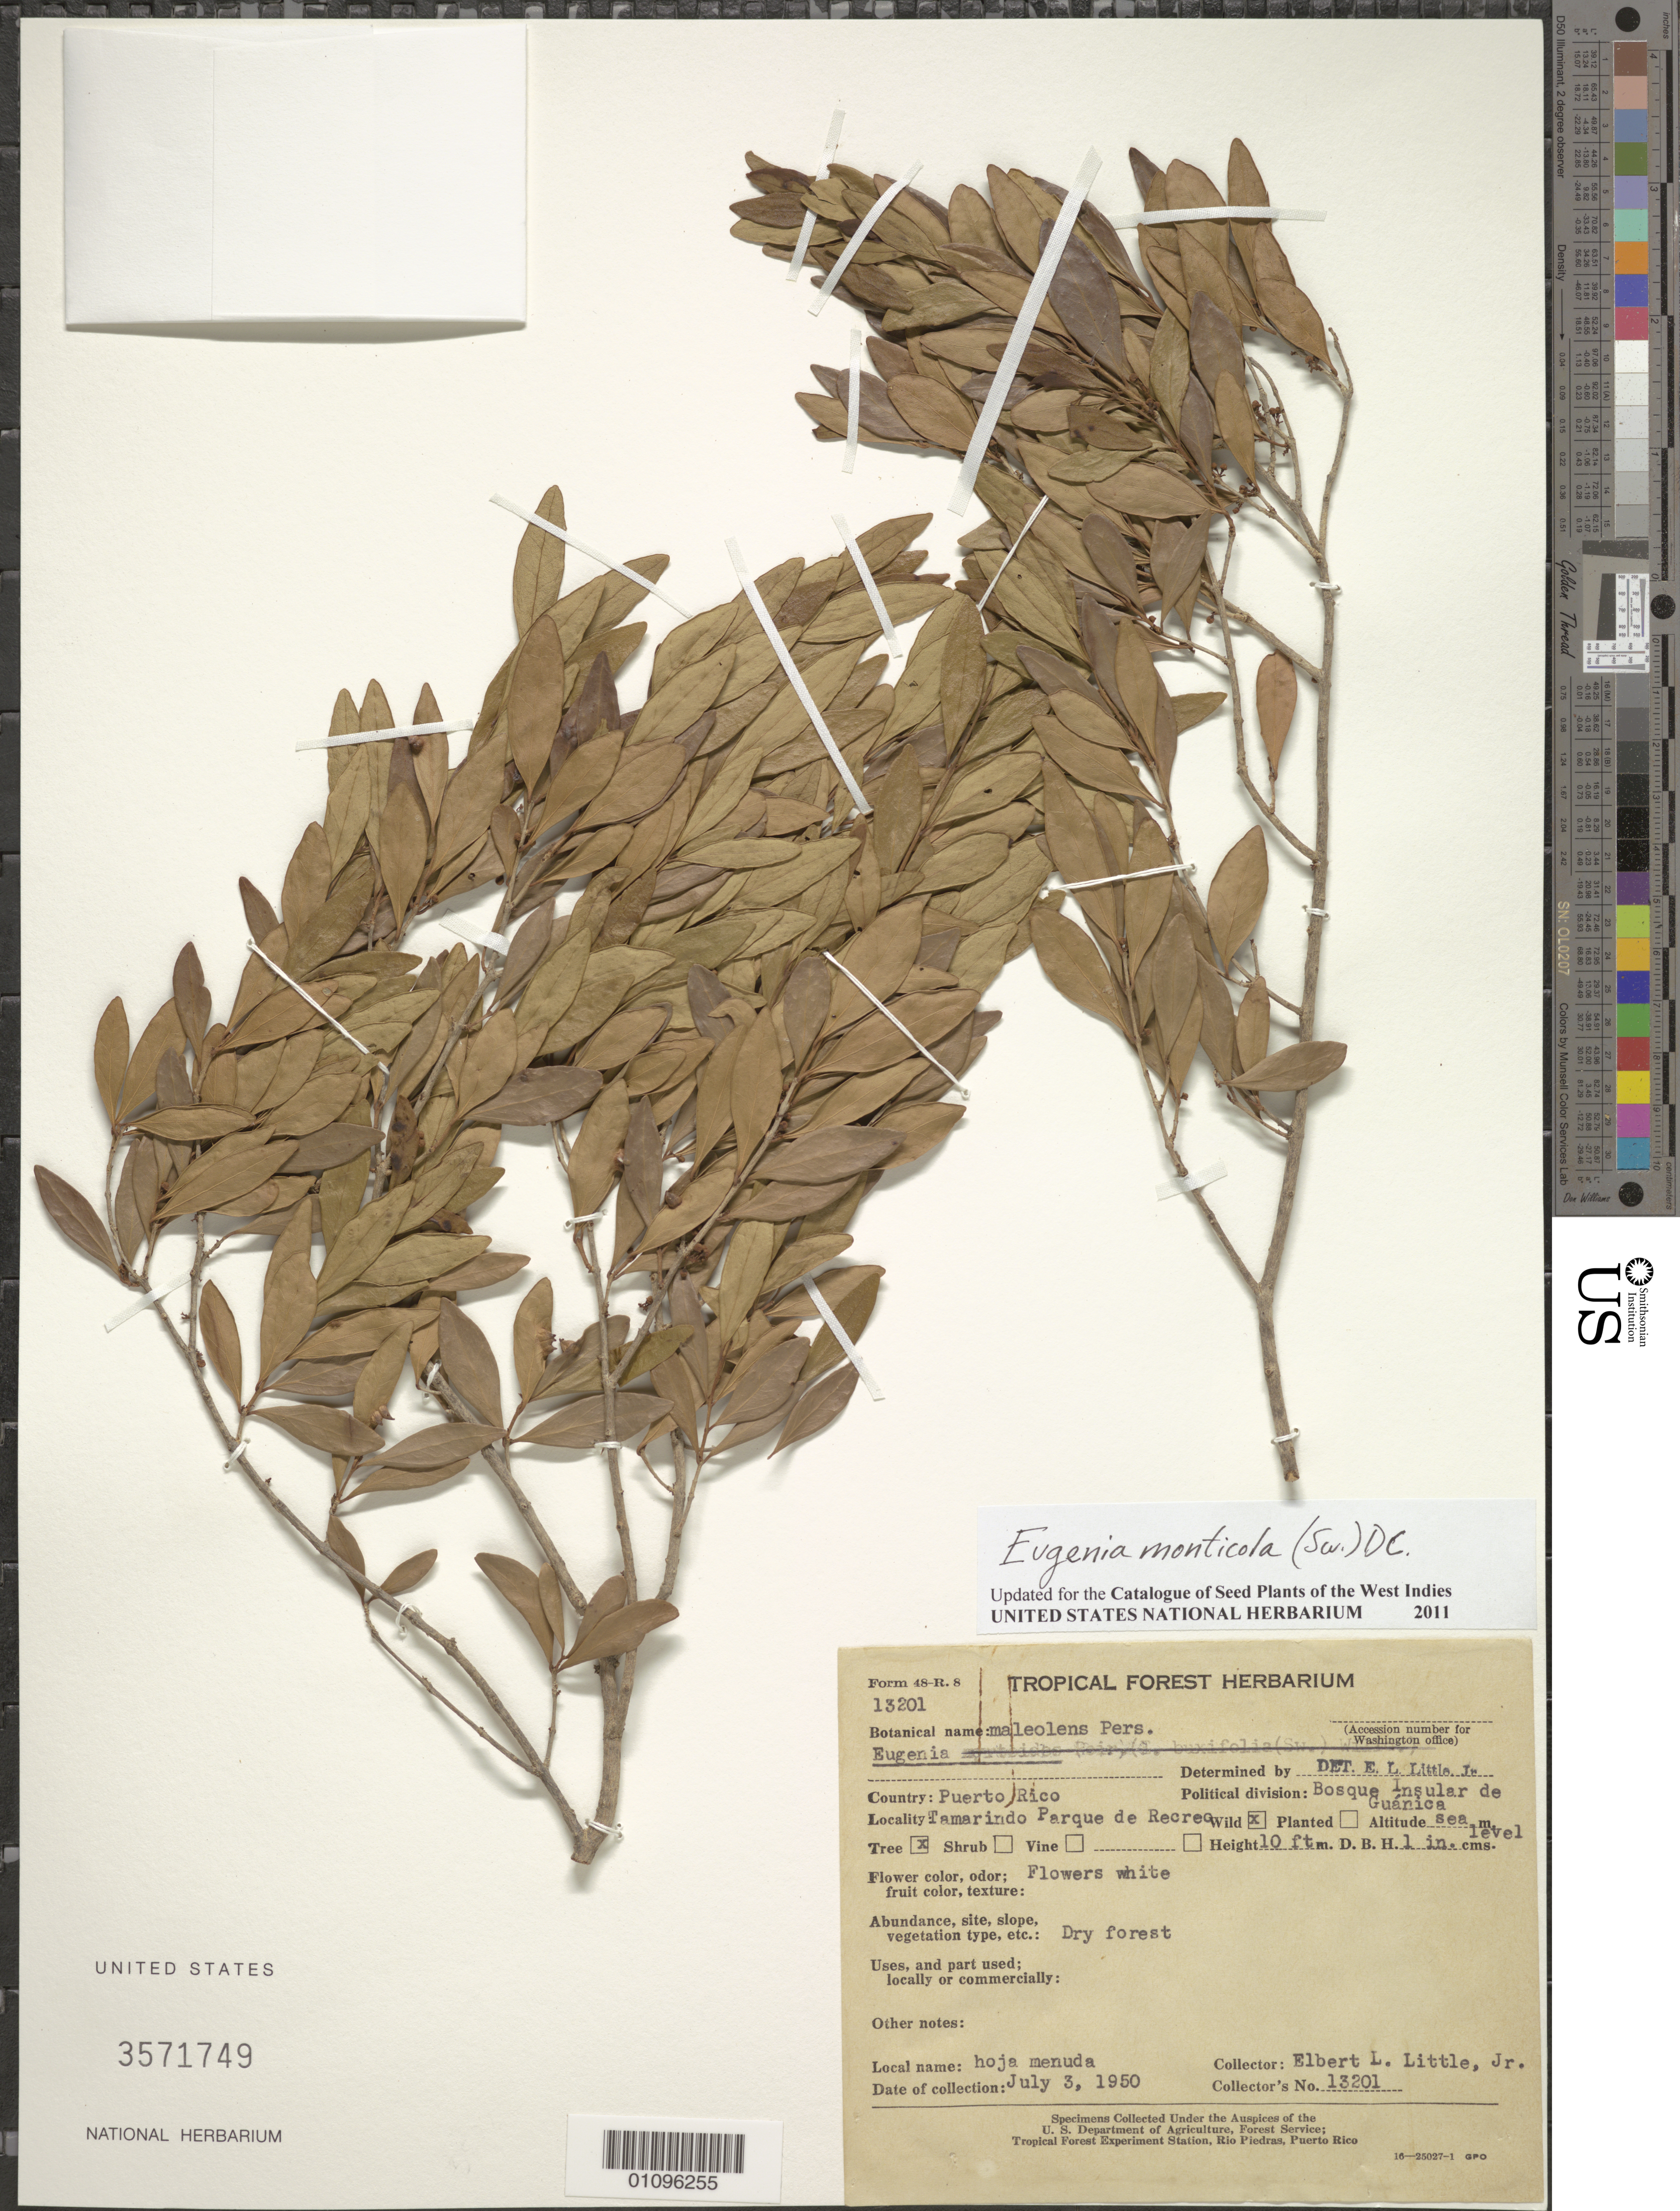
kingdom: Plantae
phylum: Tracheophyta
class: Magnoliopsida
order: Myrtales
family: Myrtaceae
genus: Eugenia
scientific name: Eugenia monticola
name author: (Sw.) DC.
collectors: E. L. Little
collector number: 13201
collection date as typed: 03 Jul 1950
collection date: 1950-07-03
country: Puerto Rico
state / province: Guánica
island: Puerto Rico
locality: Bosque Insular de Guánica, Tamarindo Parque de Recreo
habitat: Dry forest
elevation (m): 0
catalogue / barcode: US 3571749